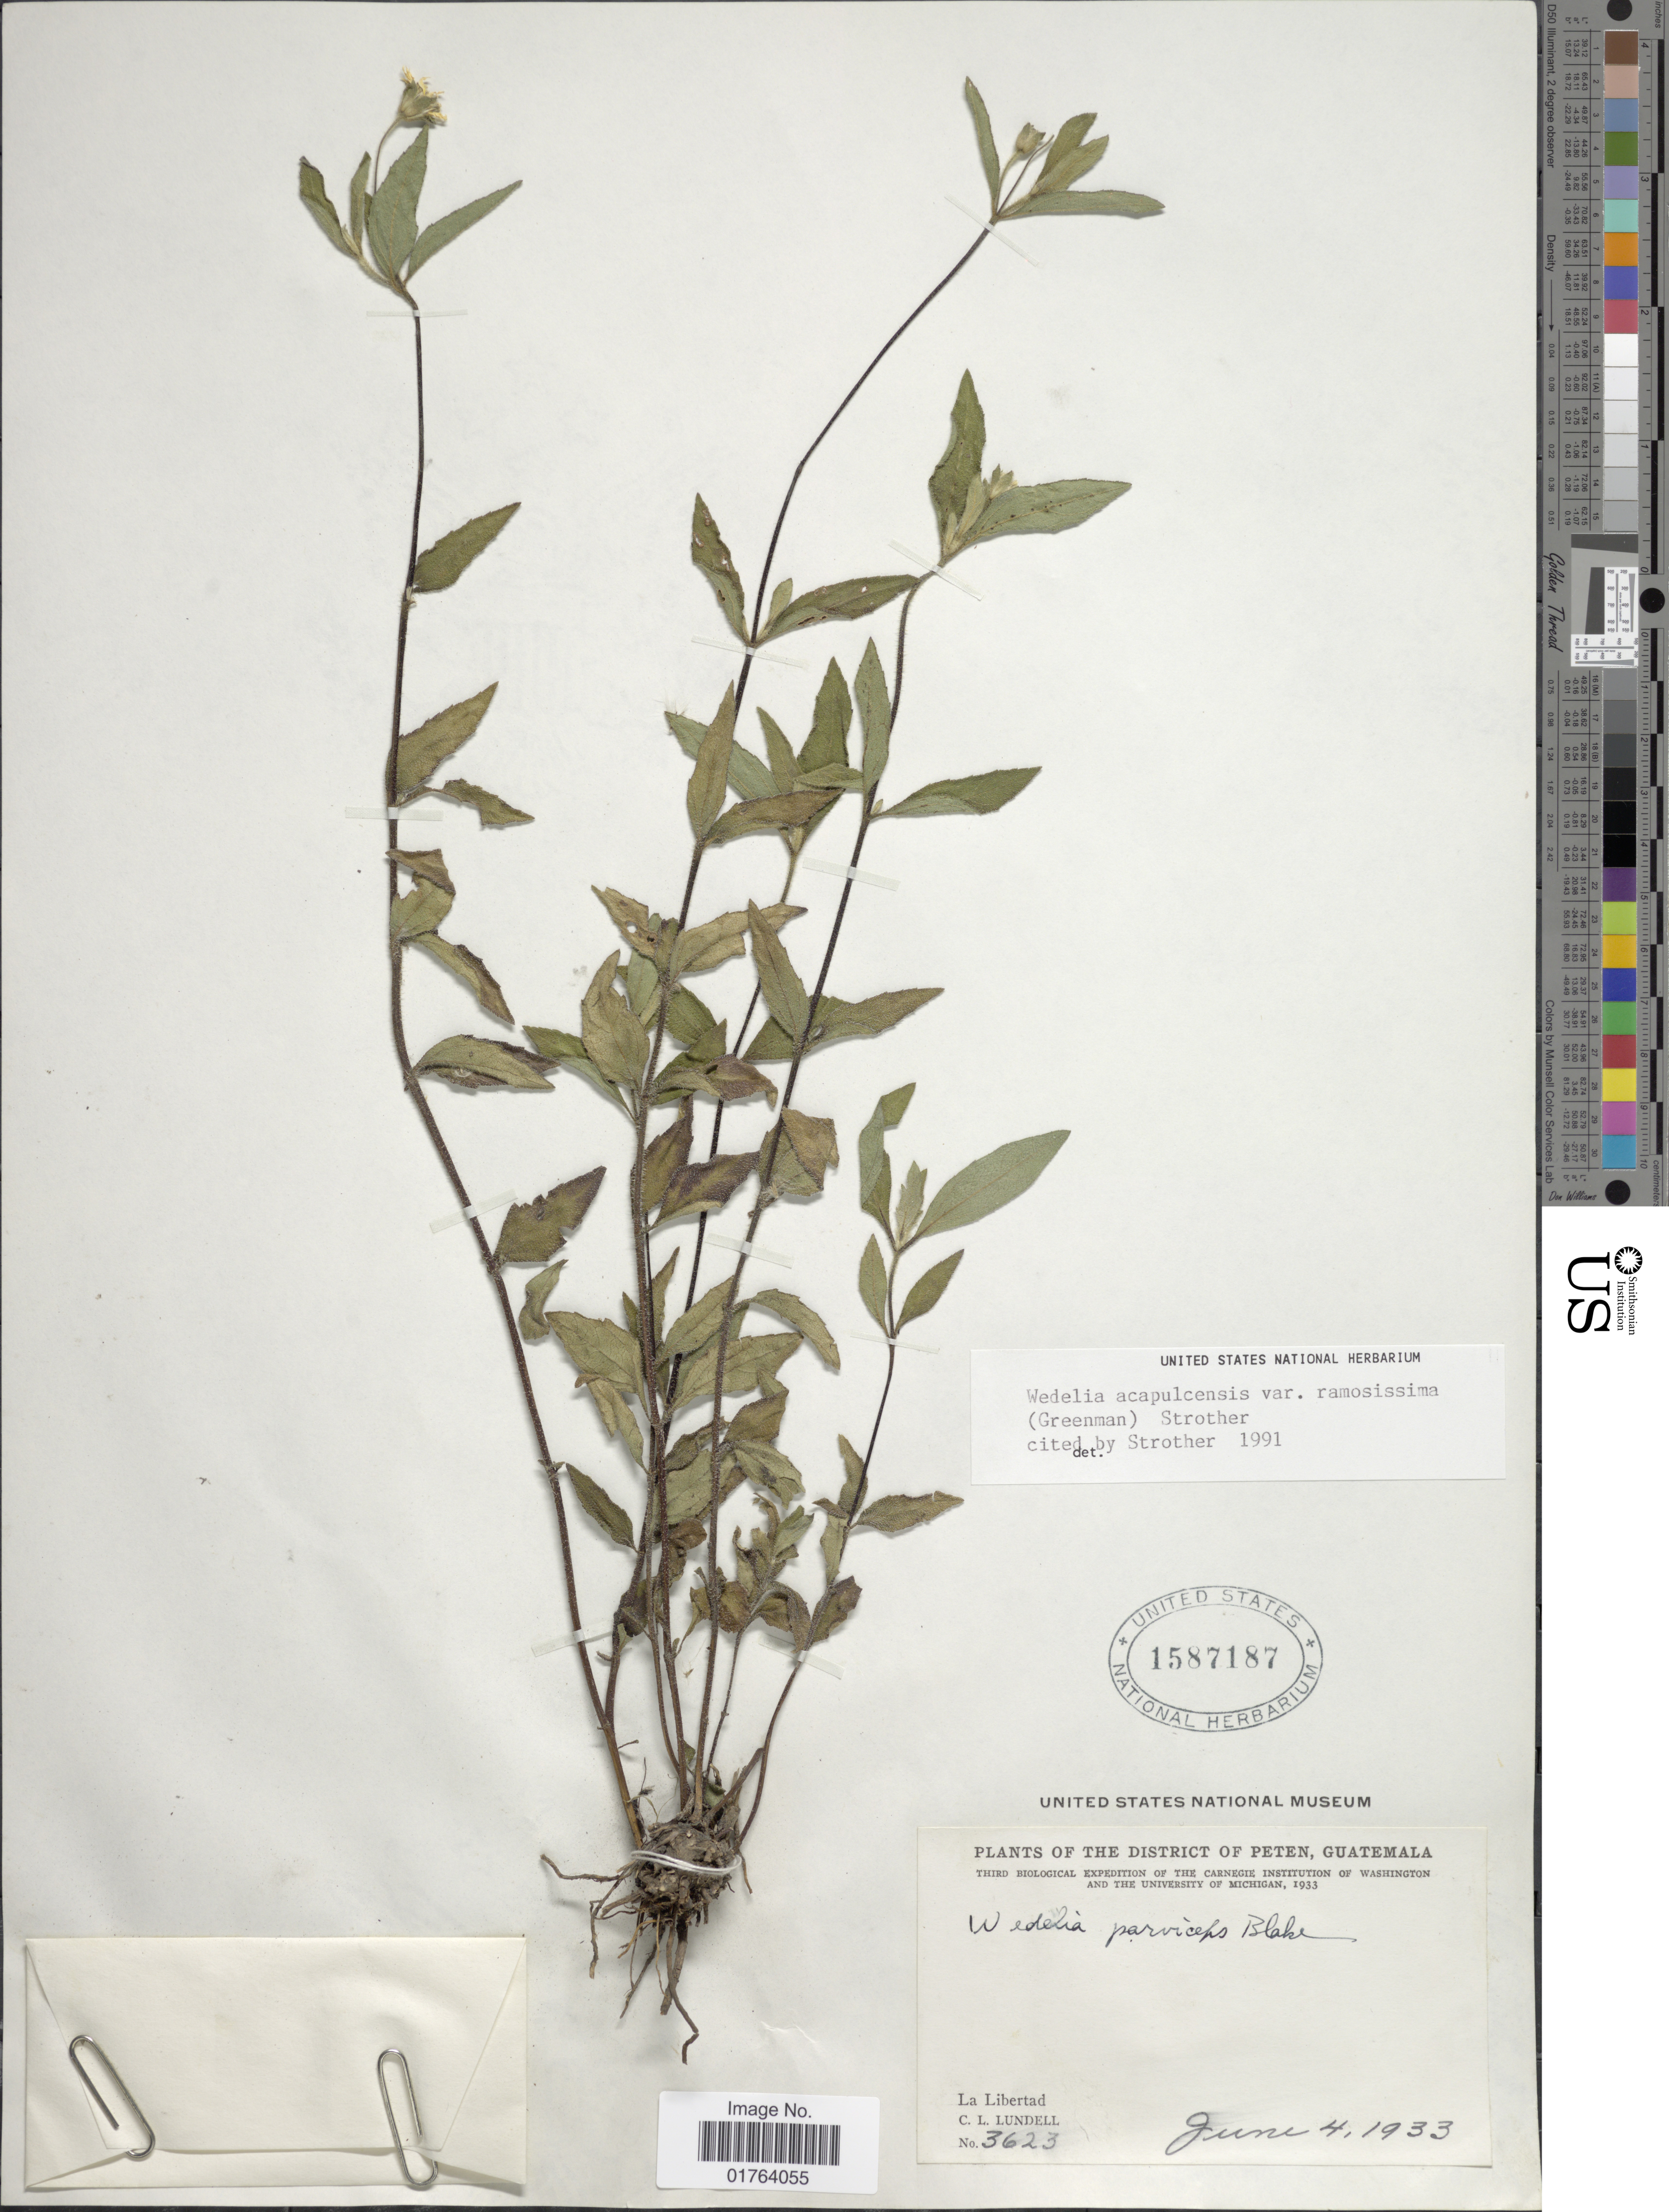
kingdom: Plantae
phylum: Tracheophyta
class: Magnoliopsida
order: Asterales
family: Asteraceae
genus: Wedelia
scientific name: Wedelia acapulcensis var. ramosissima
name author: (Greenm.) Strother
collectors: C. L. Lundell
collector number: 3623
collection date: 1933-06-04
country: Guatemala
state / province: El Petén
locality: La Libertad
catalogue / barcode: US 1587187